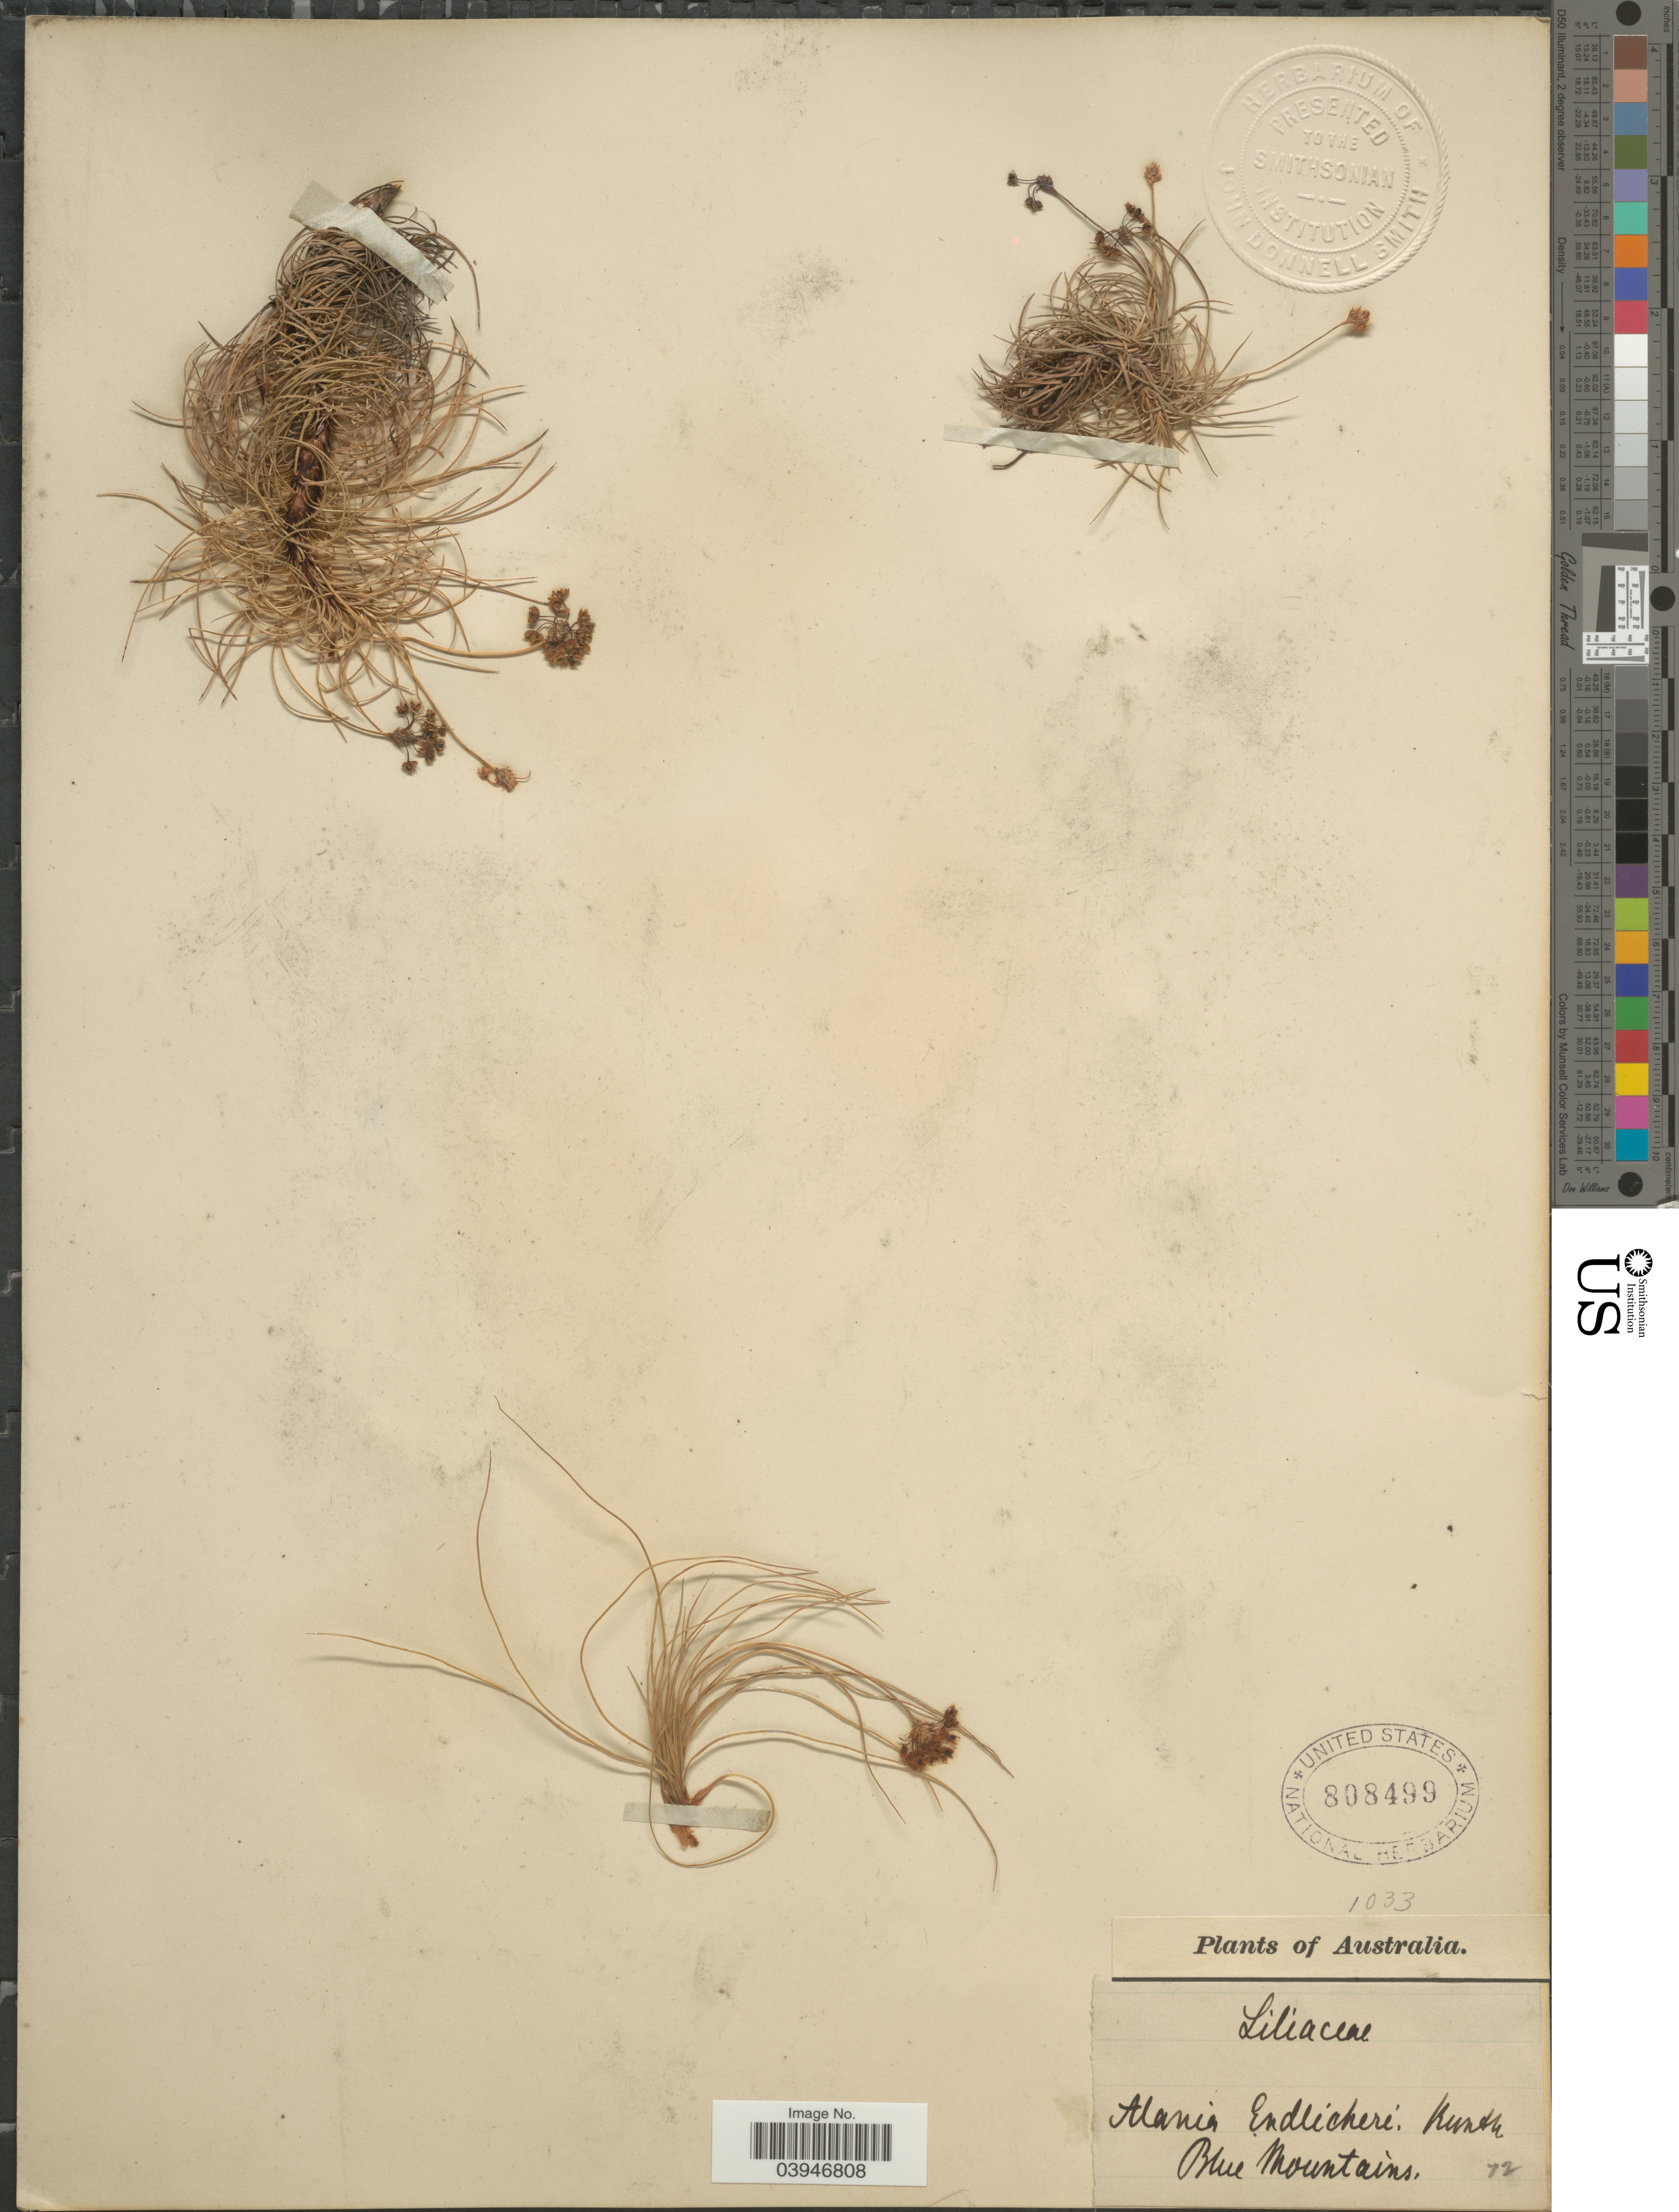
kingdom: Plantae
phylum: Tracheophyta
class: Liliopsida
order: Asparagales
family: Boryaceae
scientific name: Alainia endlicheri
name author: Kunth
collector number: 72?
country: Australia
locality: Blue Mountains.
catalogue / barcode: US 808499